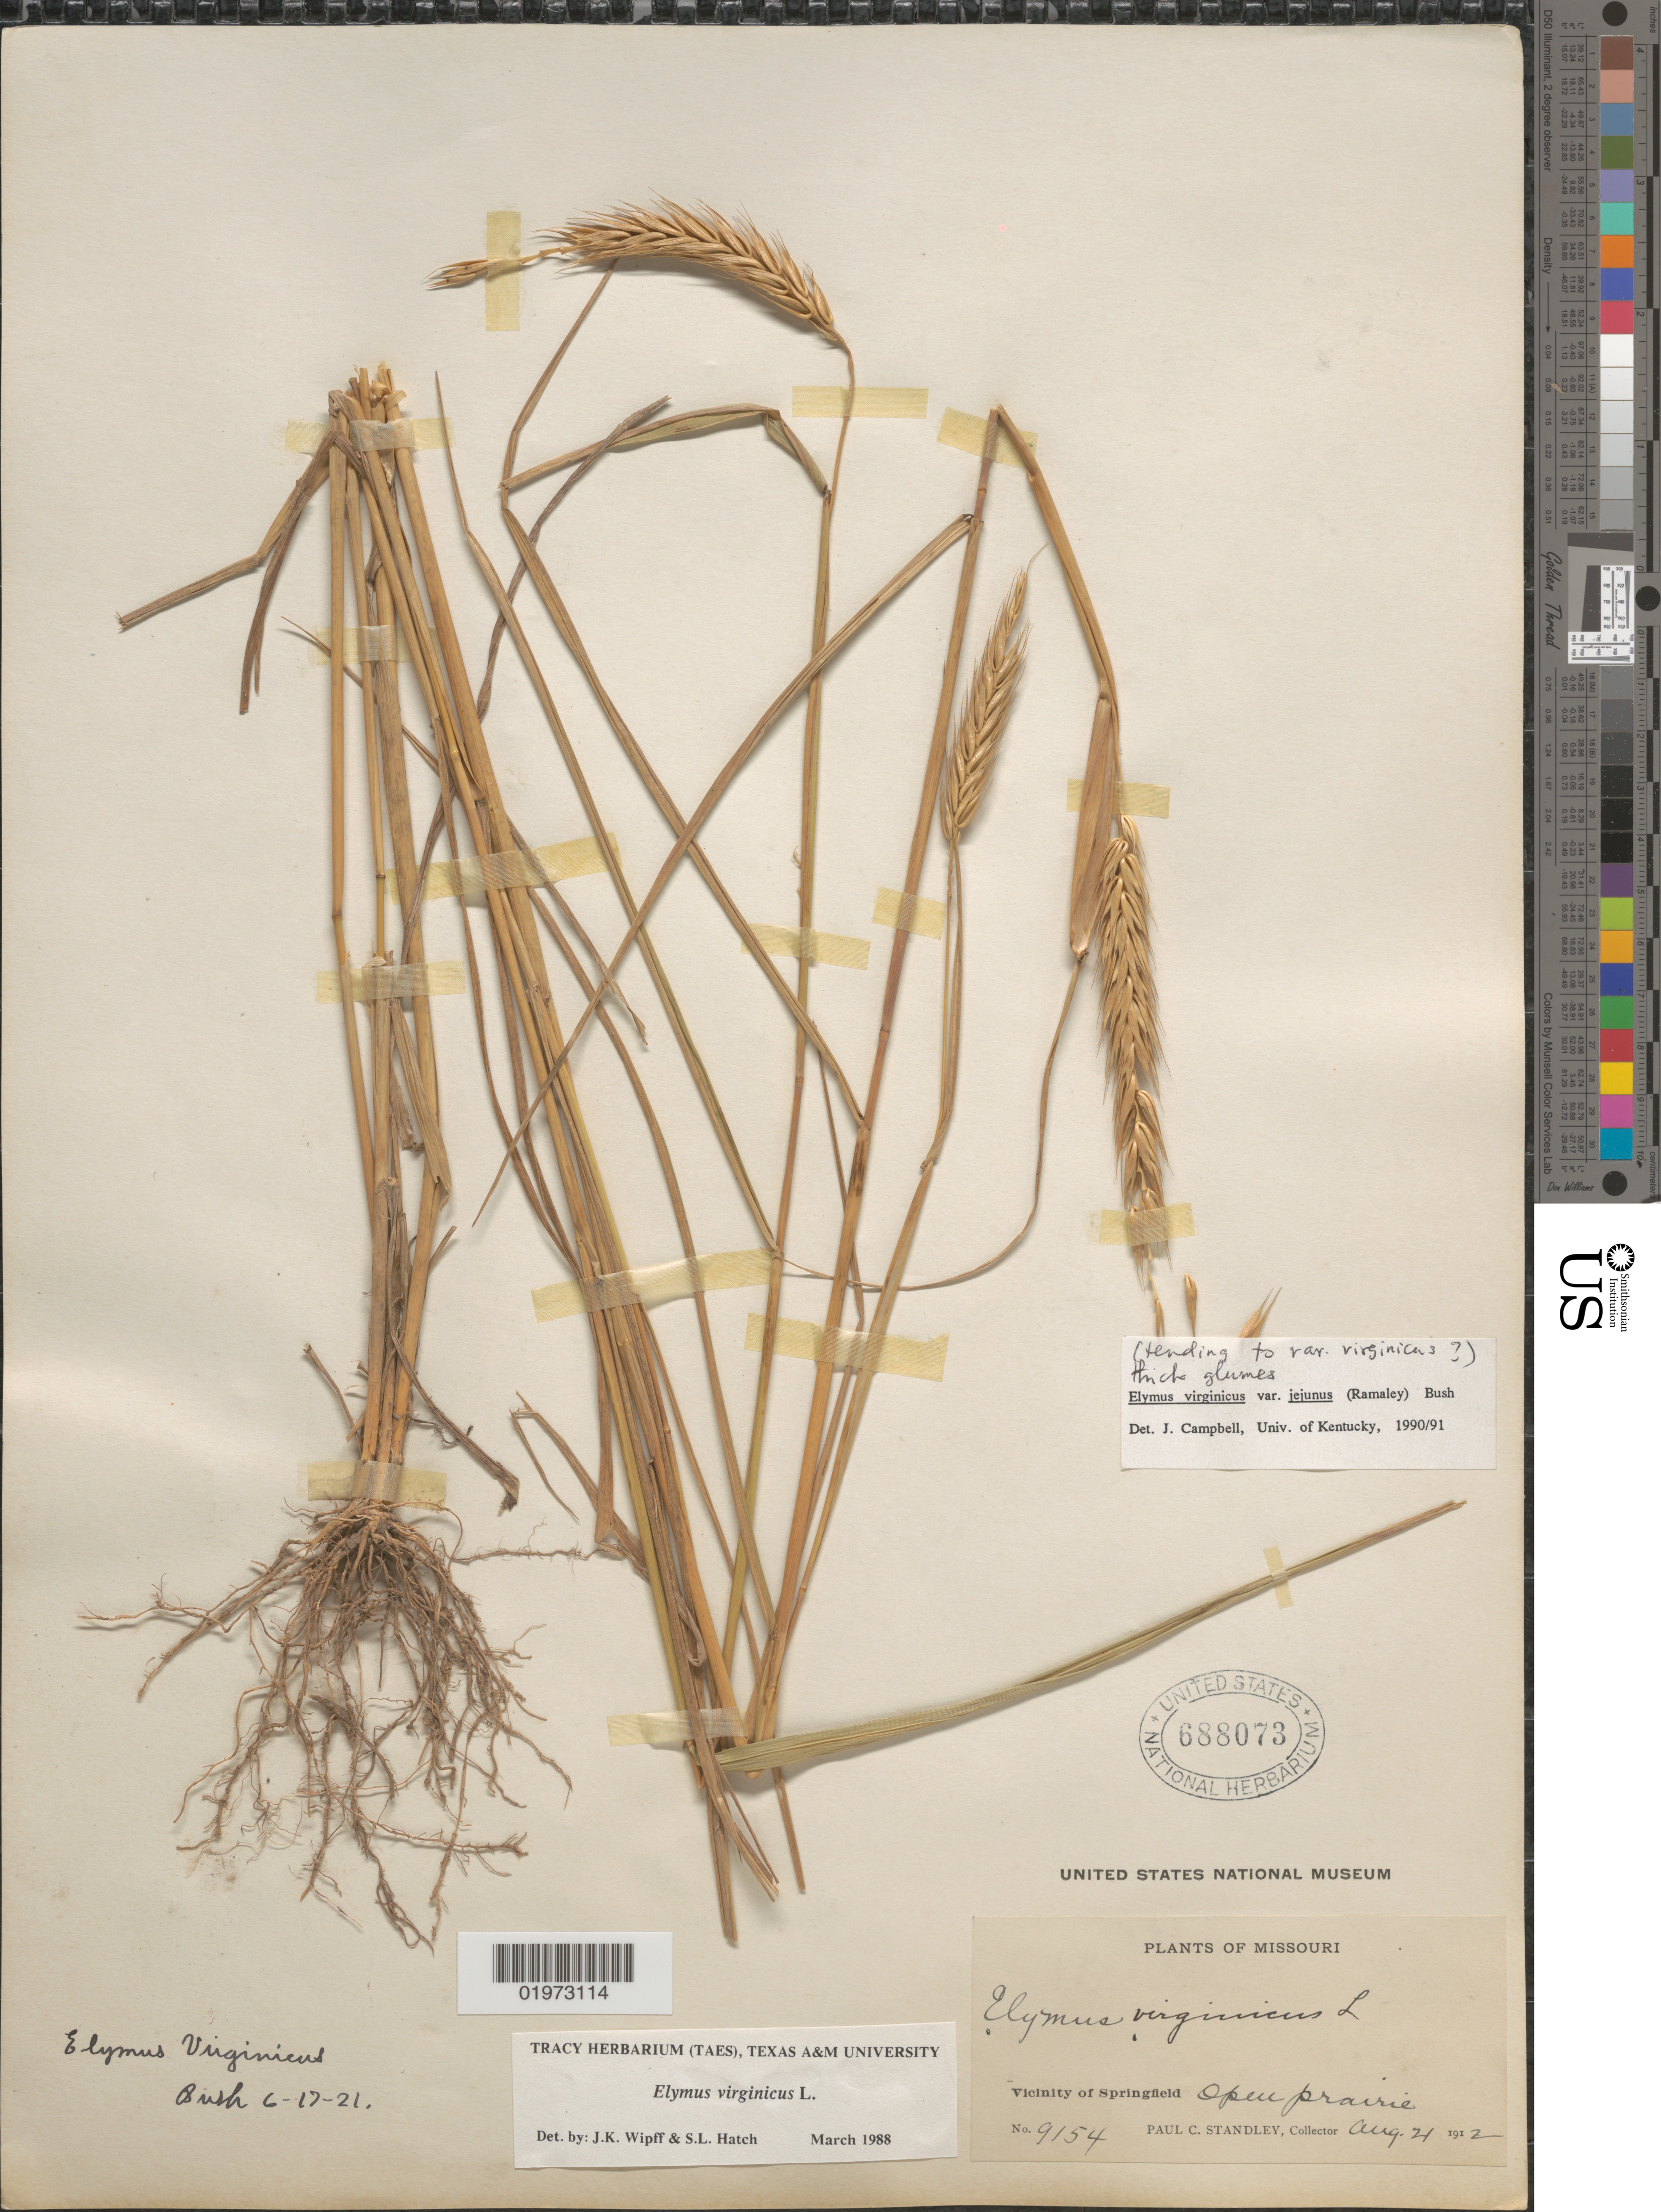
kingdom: Plantae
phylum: Tracheophyta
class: Liliopsida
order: Poales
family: Poaceae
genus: Elymus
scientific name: Elymus virginicus var. virginicus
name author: L.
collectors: P. C. Standley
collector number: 9154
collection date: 1912-08-21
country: United States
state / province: Missouri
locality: Vicinity of Springfield. Open prairie.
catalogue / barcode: US 688073